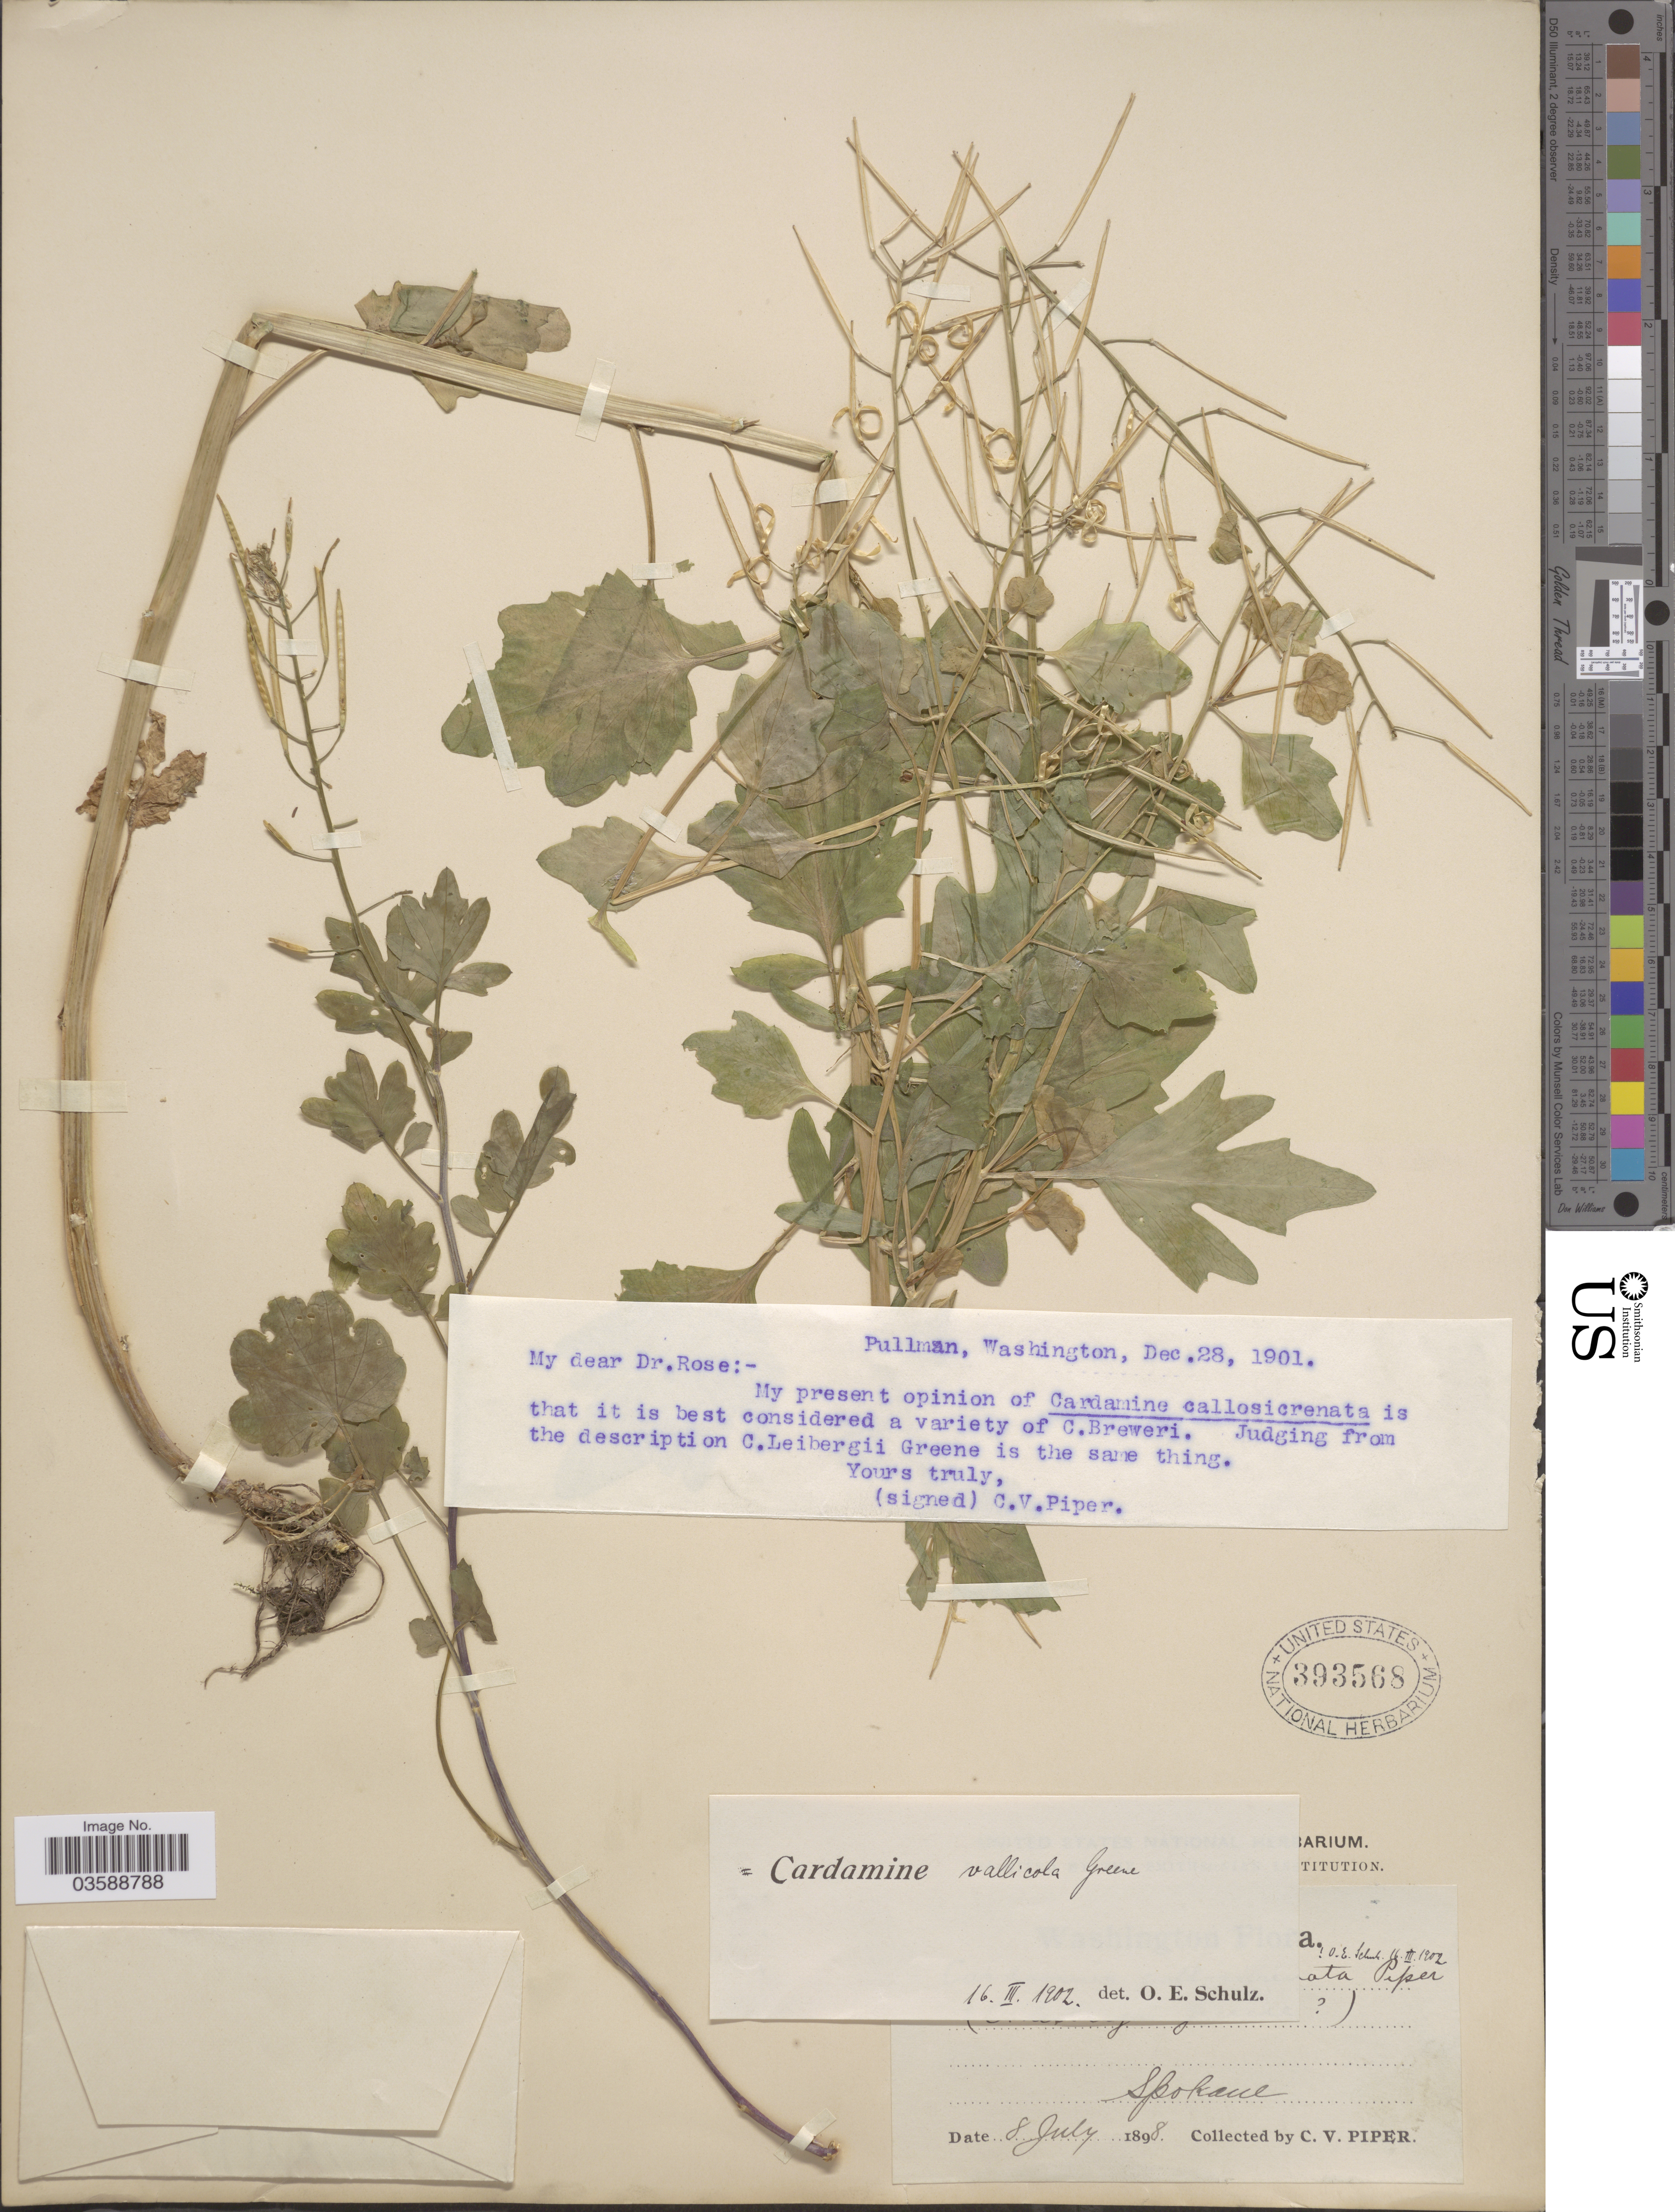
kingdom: Plantae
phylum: Tracheophyta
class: Magnoliopsida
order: Brassicales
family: Brassicaceae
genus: Cardamine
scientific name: Cardamine breweri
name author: S. Watson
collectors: C. V. Piper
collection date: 1898-07-08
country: United States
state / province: Washington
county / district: Spokane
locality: Spokane.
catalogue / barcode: US 393568